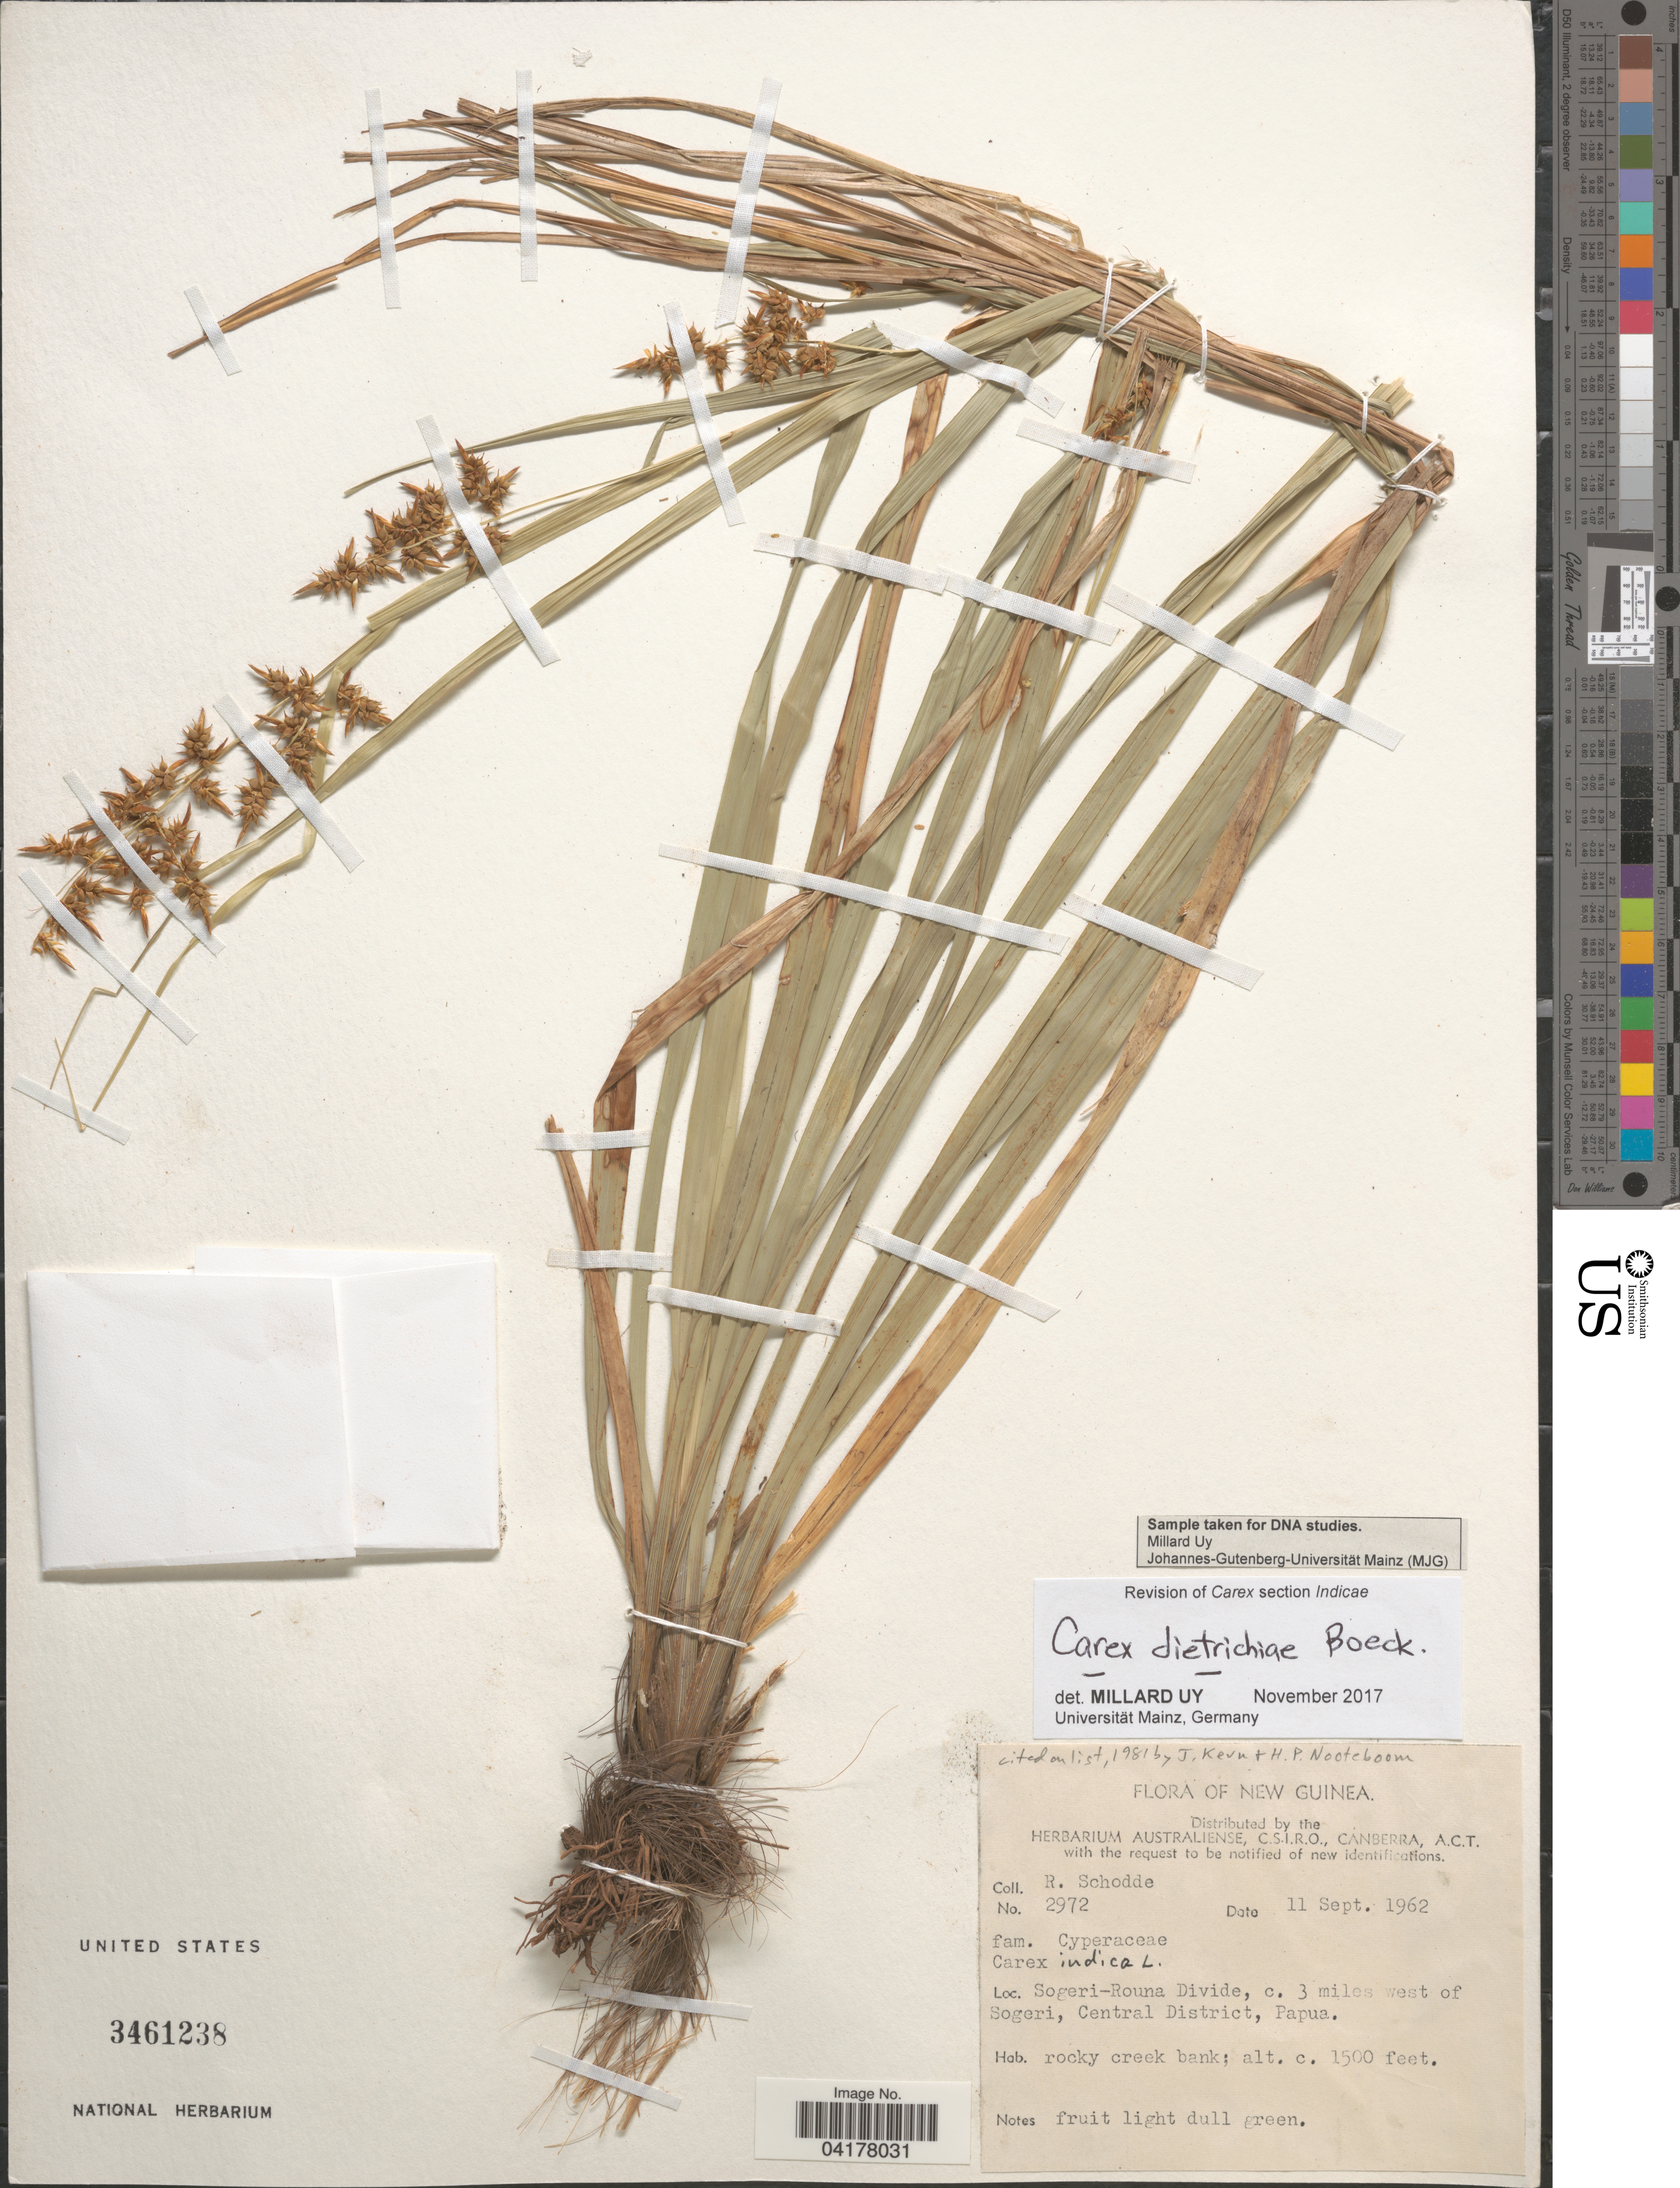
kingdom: Plantae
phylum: Tracheophyta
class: Liliopsida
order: Poales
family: Cyperaceae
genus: Carex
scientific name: Carex dietrichiae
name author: Boeckeler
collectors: R. Schodde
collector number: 2972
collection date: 1962-09-11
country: Papua New Guinea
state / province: Central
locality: Sogeri-Rouna Divide, c. 3 miles west of Sogeri, Central District, Papua.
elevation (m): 457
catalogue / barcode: US 3461238